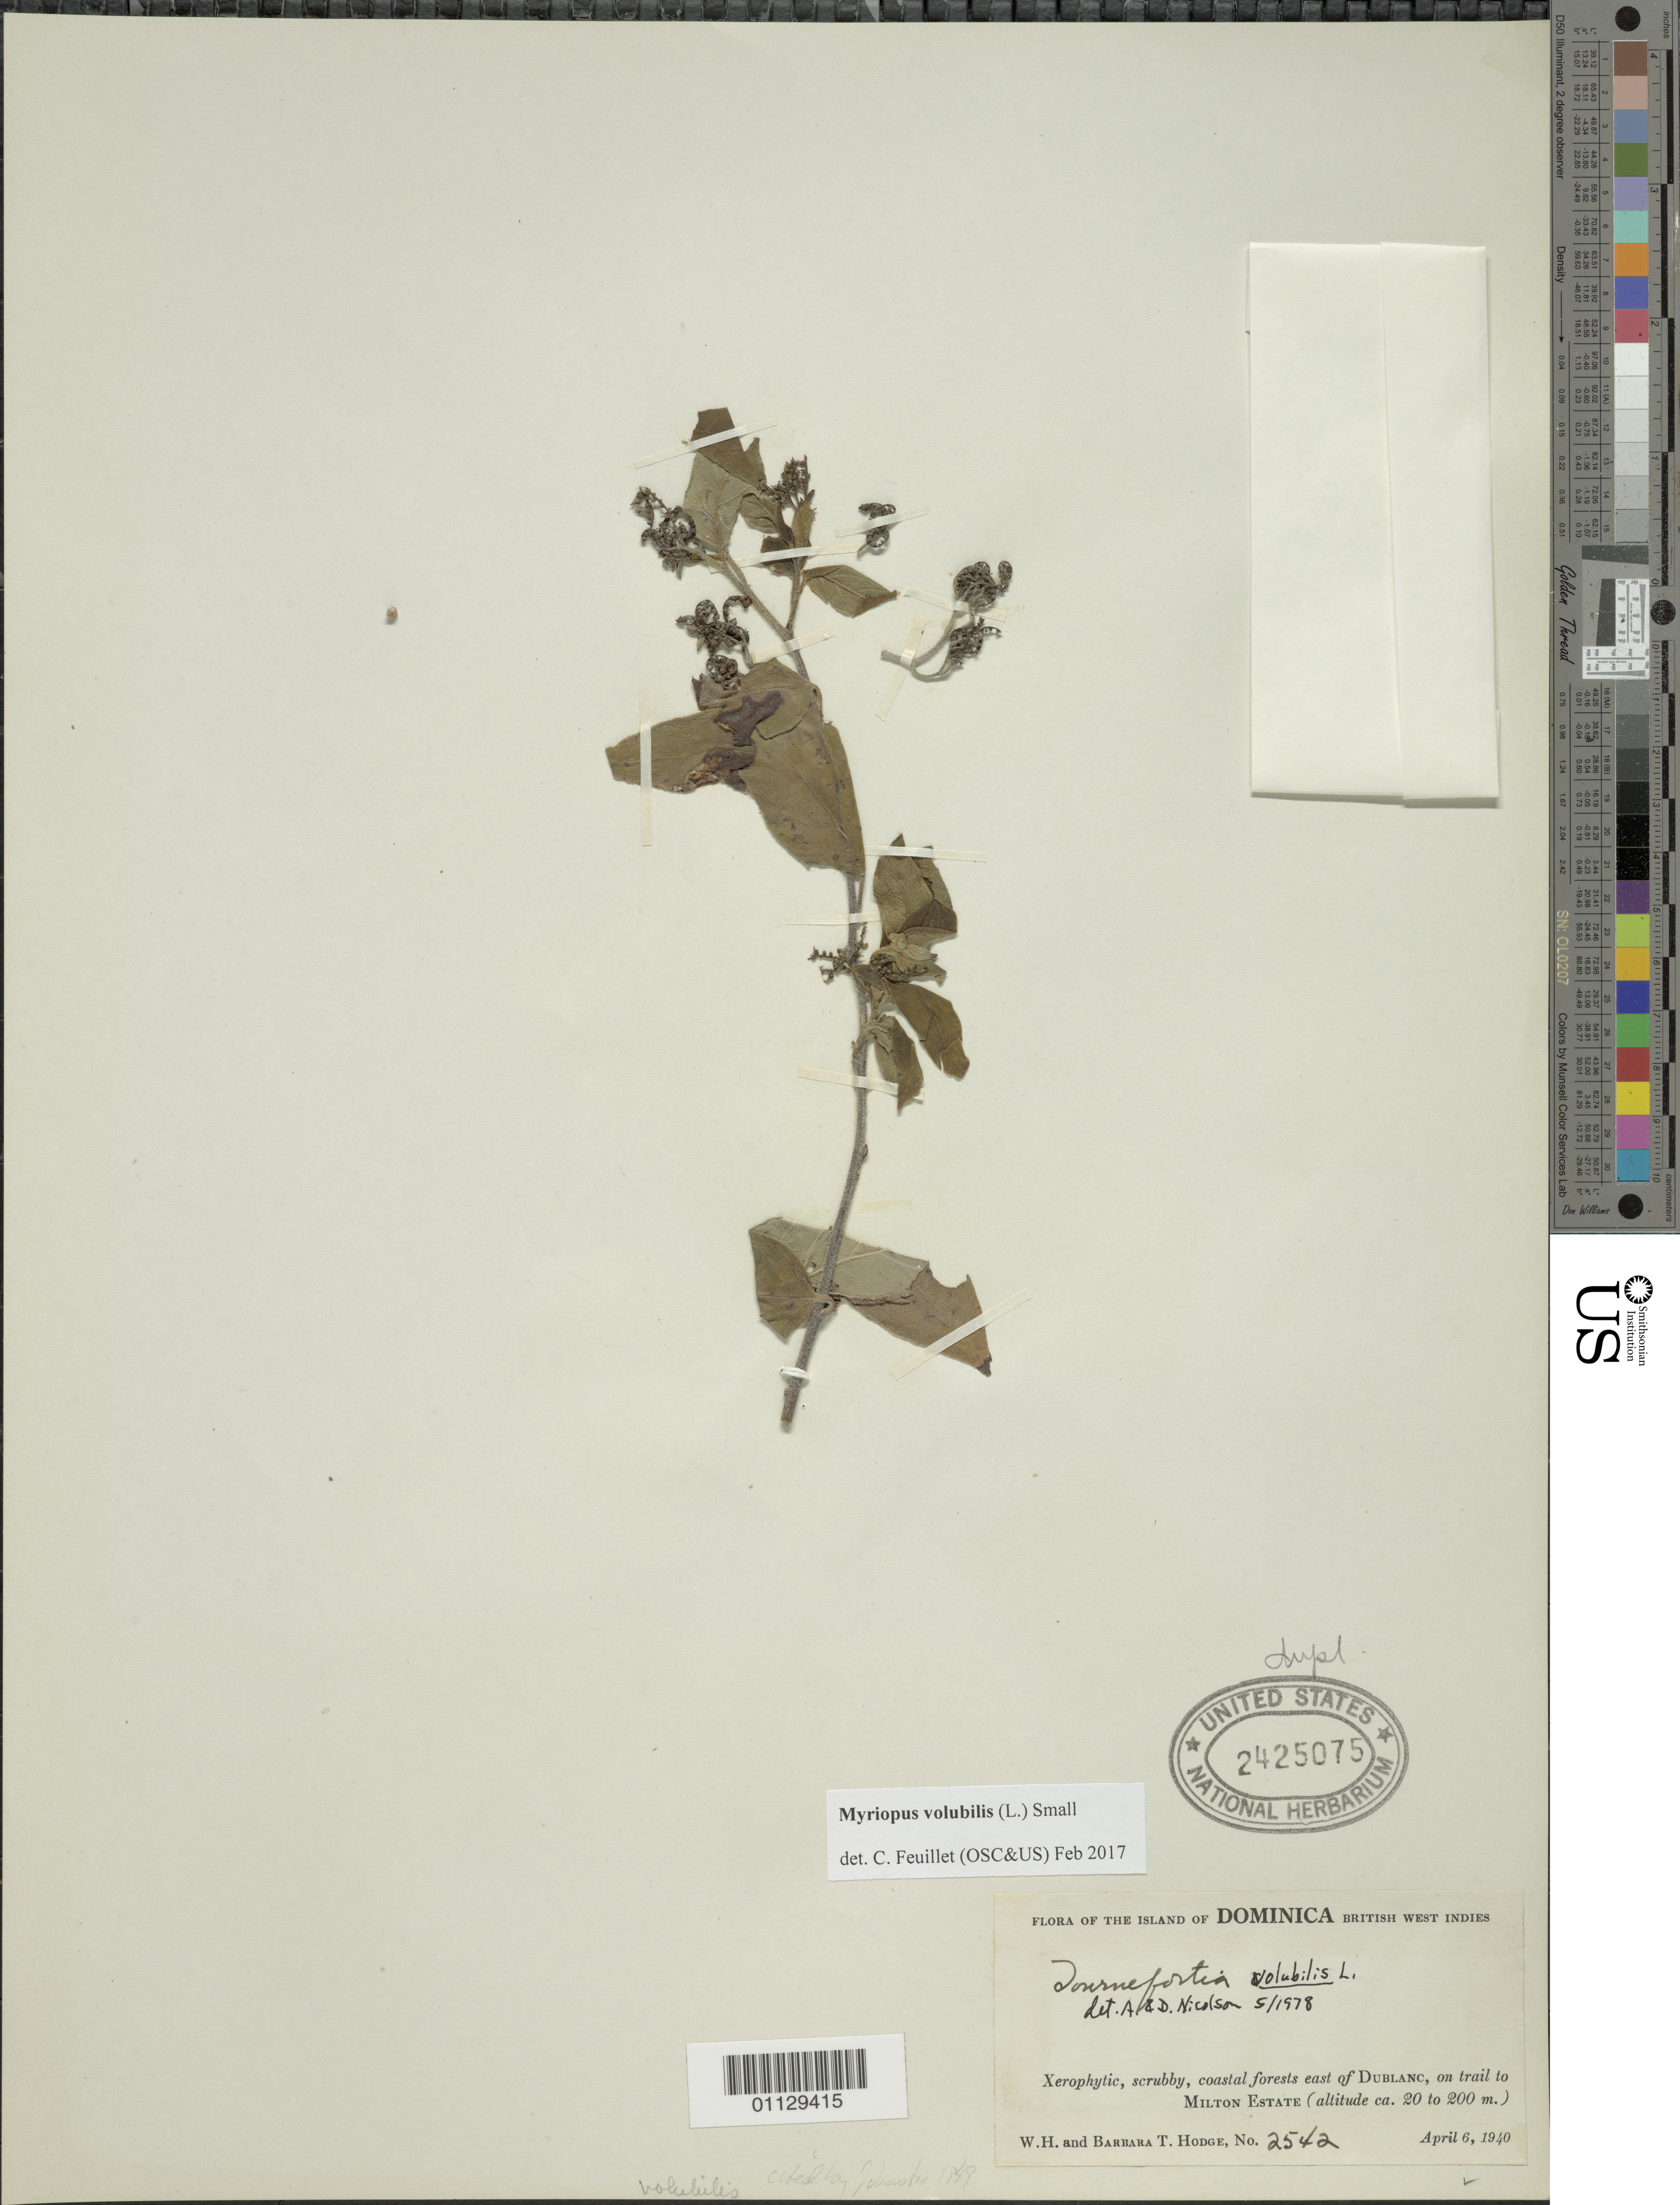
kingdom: Plantae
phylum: Tracheophyta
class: Magnoliopsida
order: Boraginales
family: Heliotropiaceae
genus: Myriopus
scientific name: Myriopus volubilis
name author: (L.) Small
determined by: Feuillet, C.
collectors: B. Hodge & W. Hodge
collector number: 2542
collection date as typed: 06 Apr 1940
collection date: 1940-04-06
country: Dominica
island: Dominica I.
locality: East of Dublanc, on trail to Milton Estate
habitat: Xerophytic, scrubby, coastal forests, on trail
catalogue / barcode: US 2425075